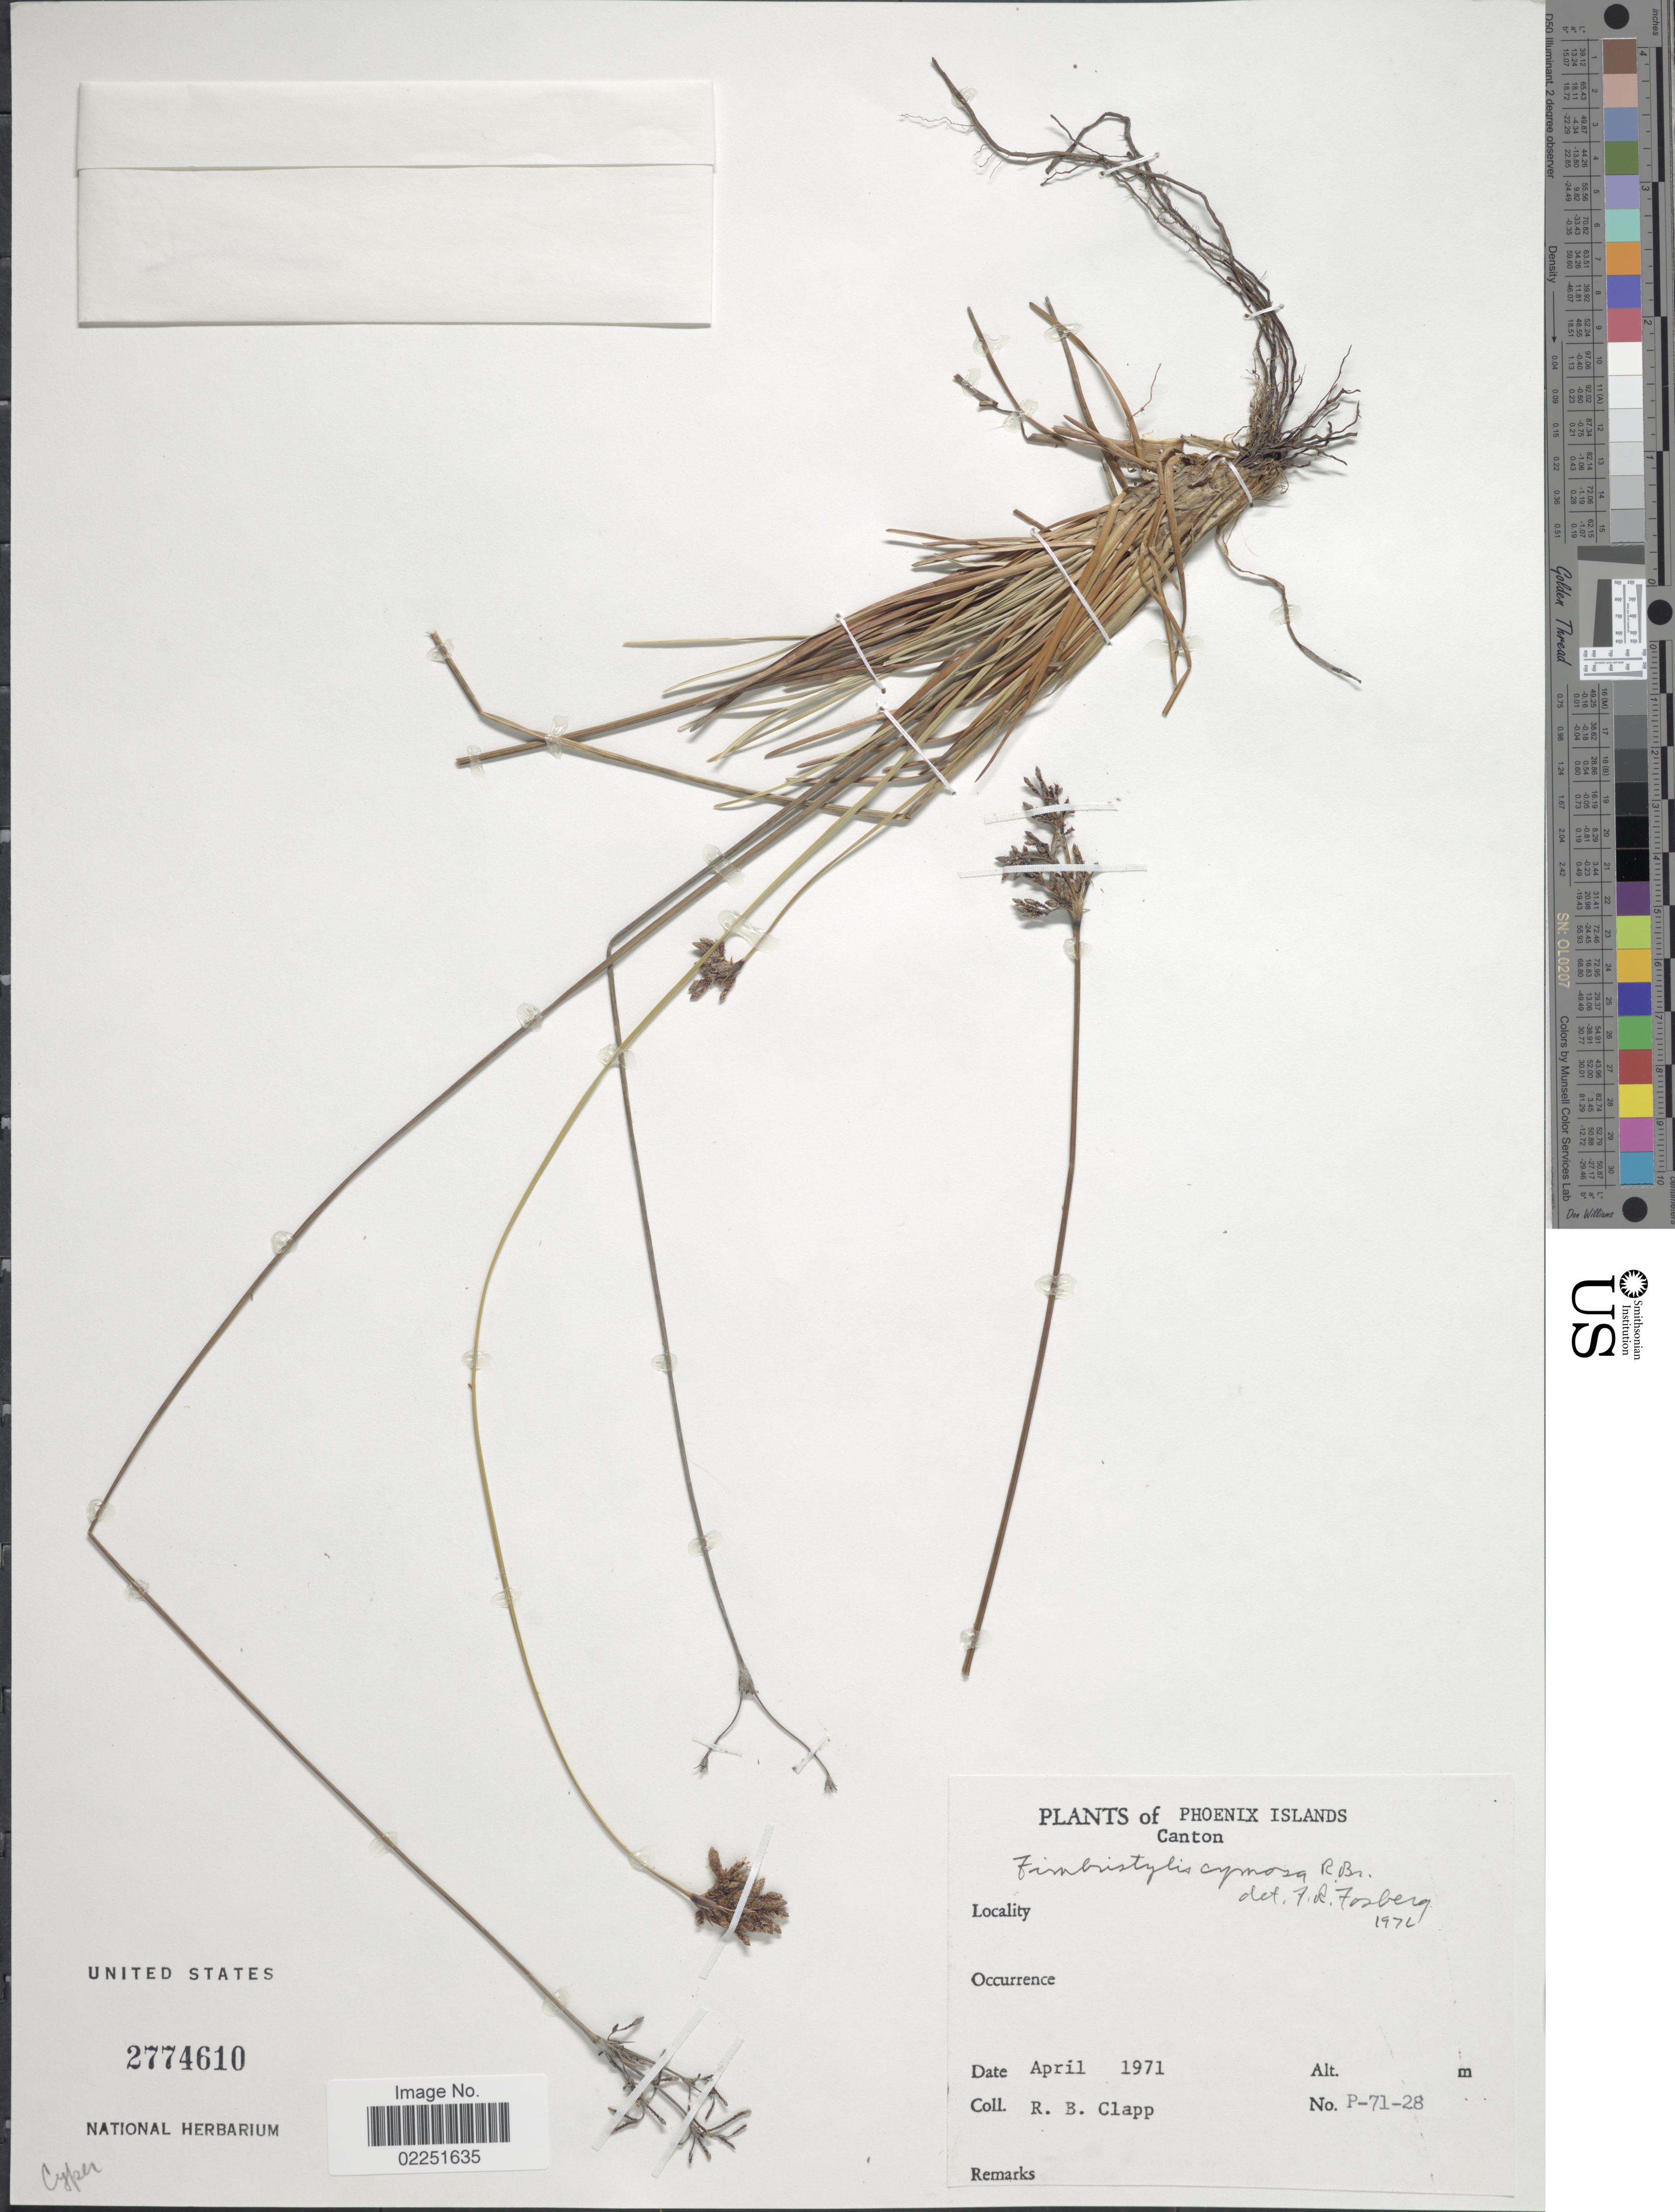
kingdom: Plantae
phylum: Tracheophyta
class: Liliopsida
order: Poales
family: Cyperaceae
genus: Fimbristylis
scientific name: Fimbristylis cymosa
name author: R. Br.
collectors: R. B. Clapp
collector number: P-71-28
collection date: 1971-04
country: Kiribati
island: Kanton [Canton] Atoll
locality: Phoenix Islands. Canton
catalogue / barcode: US 2774610